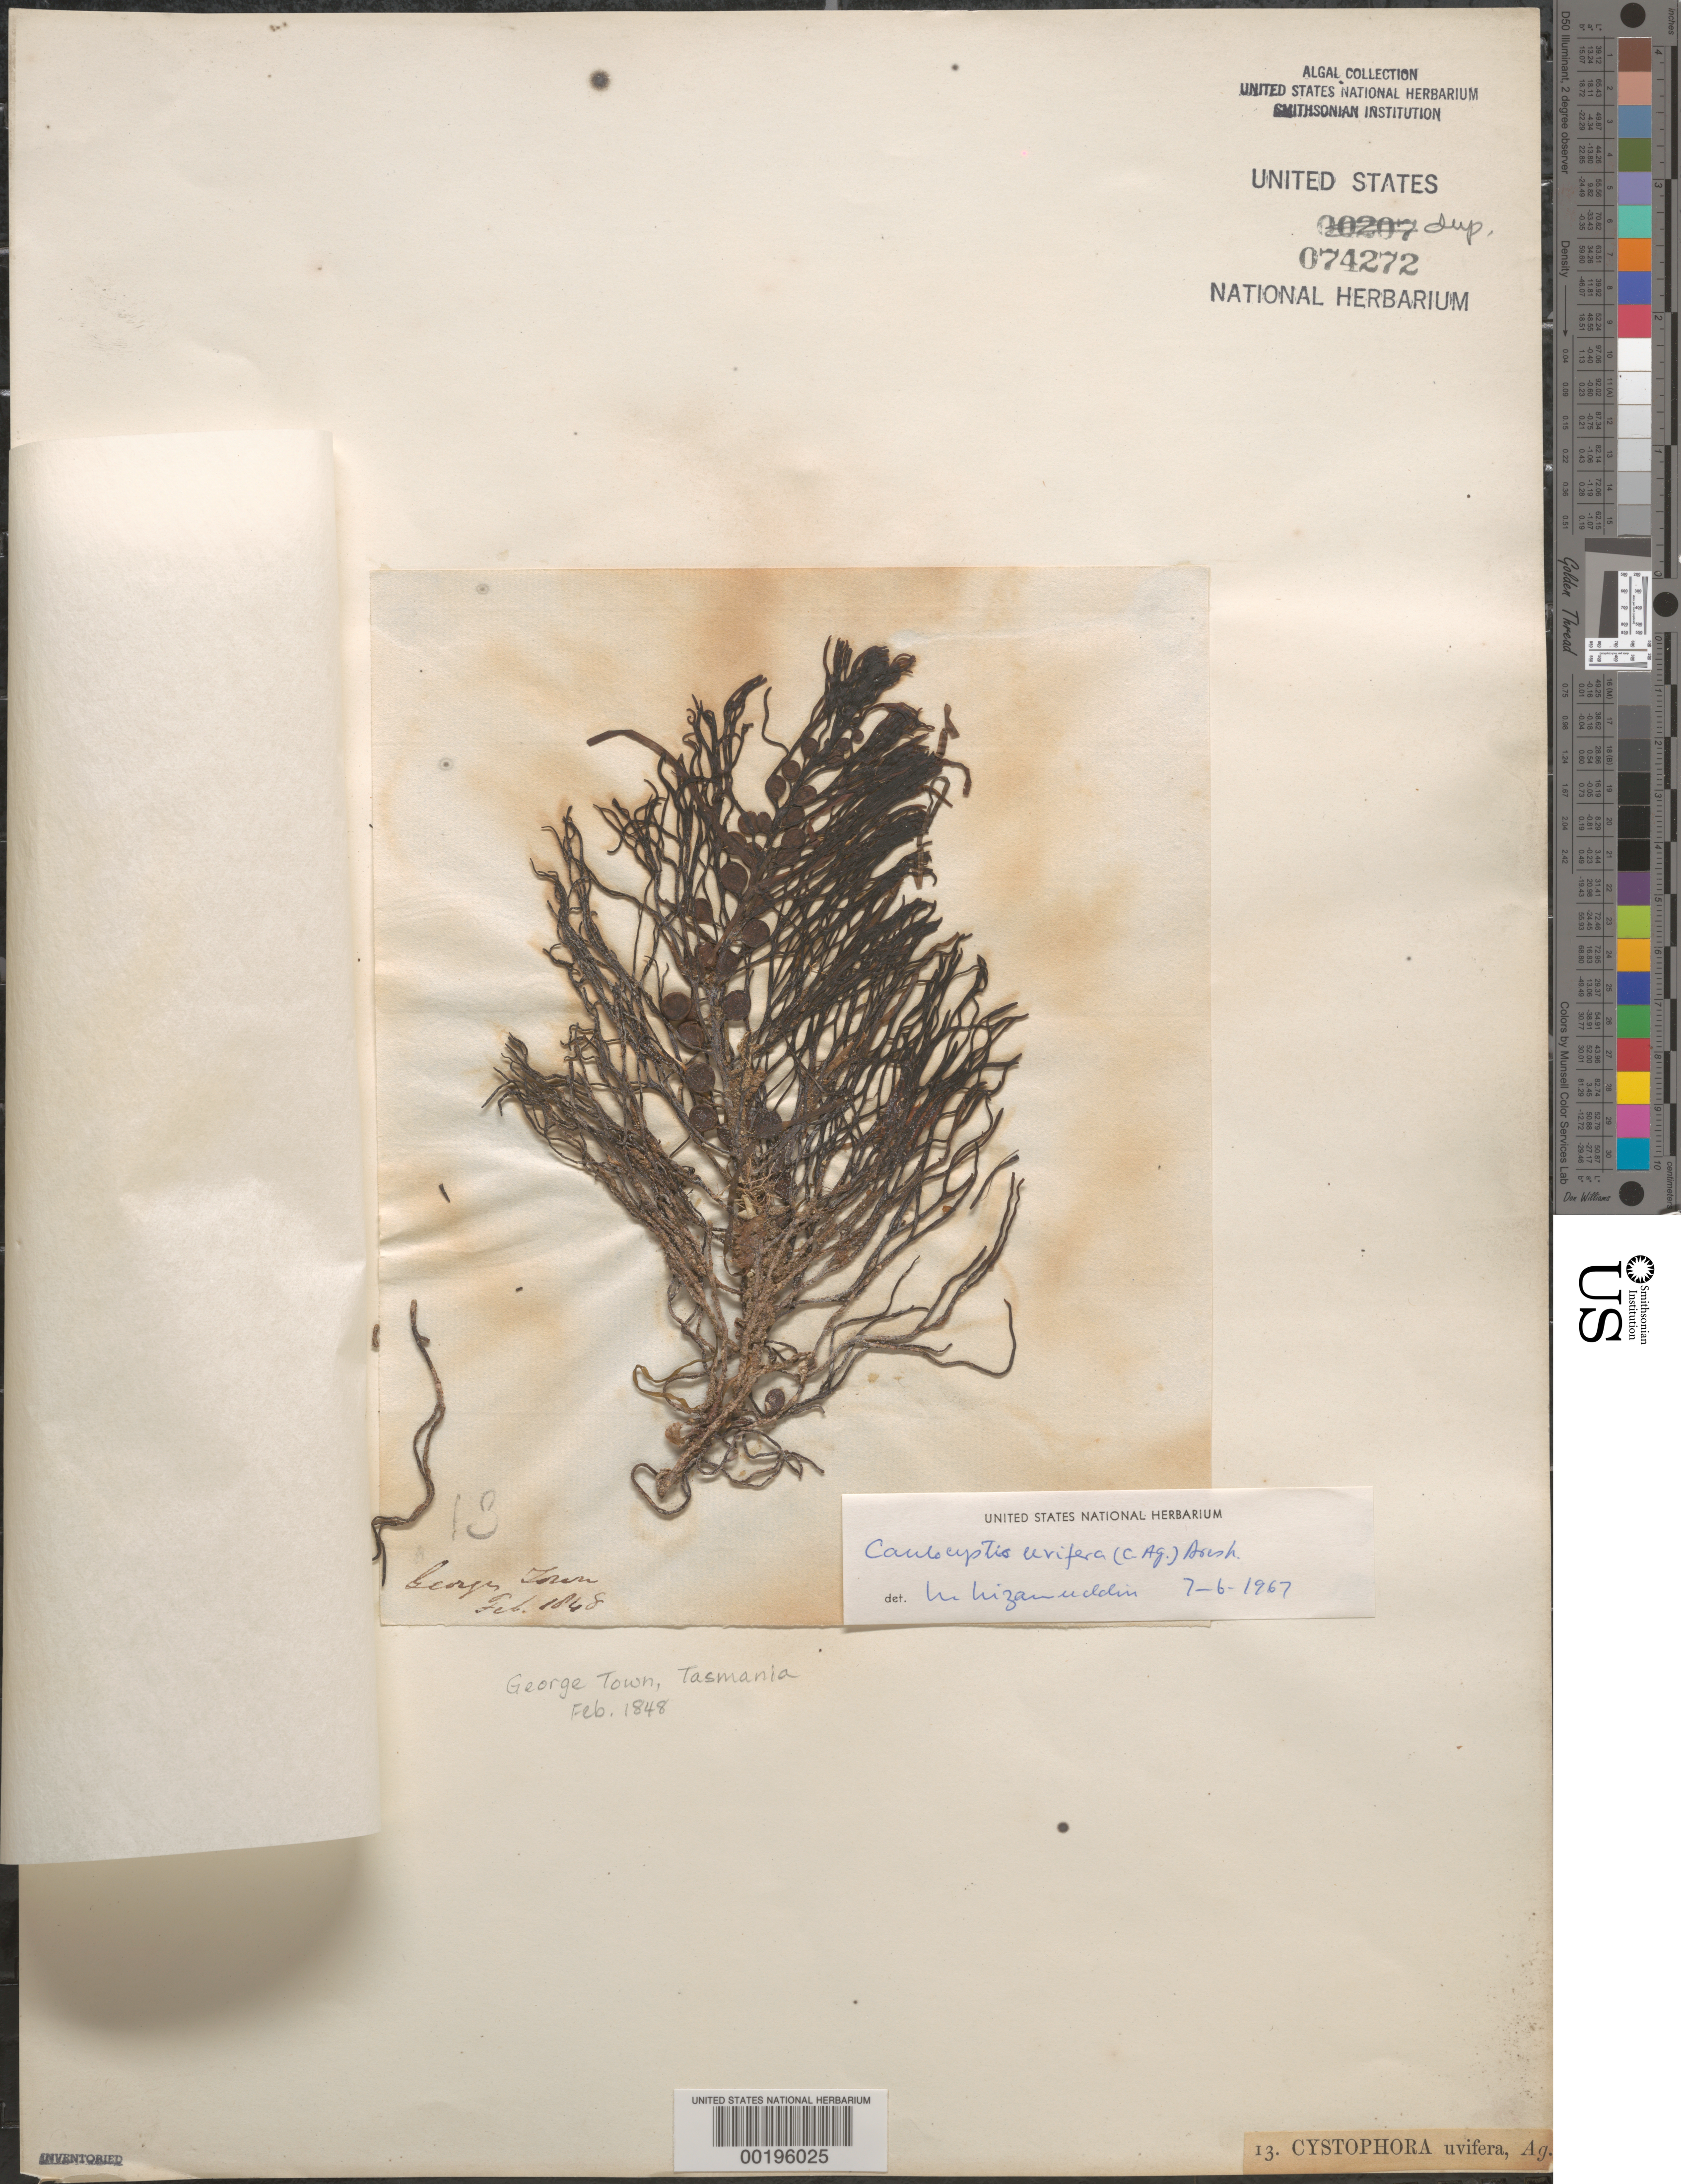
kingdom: Chromista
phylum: Ochrophyta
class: Phaeophyceae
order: Fucales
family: Sargassaceae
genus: Caulocystis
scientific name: Caulocystis uvifera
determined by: Nizamuddin, M.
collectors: W. Harvey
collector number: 13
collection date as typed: Feb 1848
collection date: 1848-02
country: Australia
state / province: Tasmania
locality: George Town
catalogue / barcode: US 74272